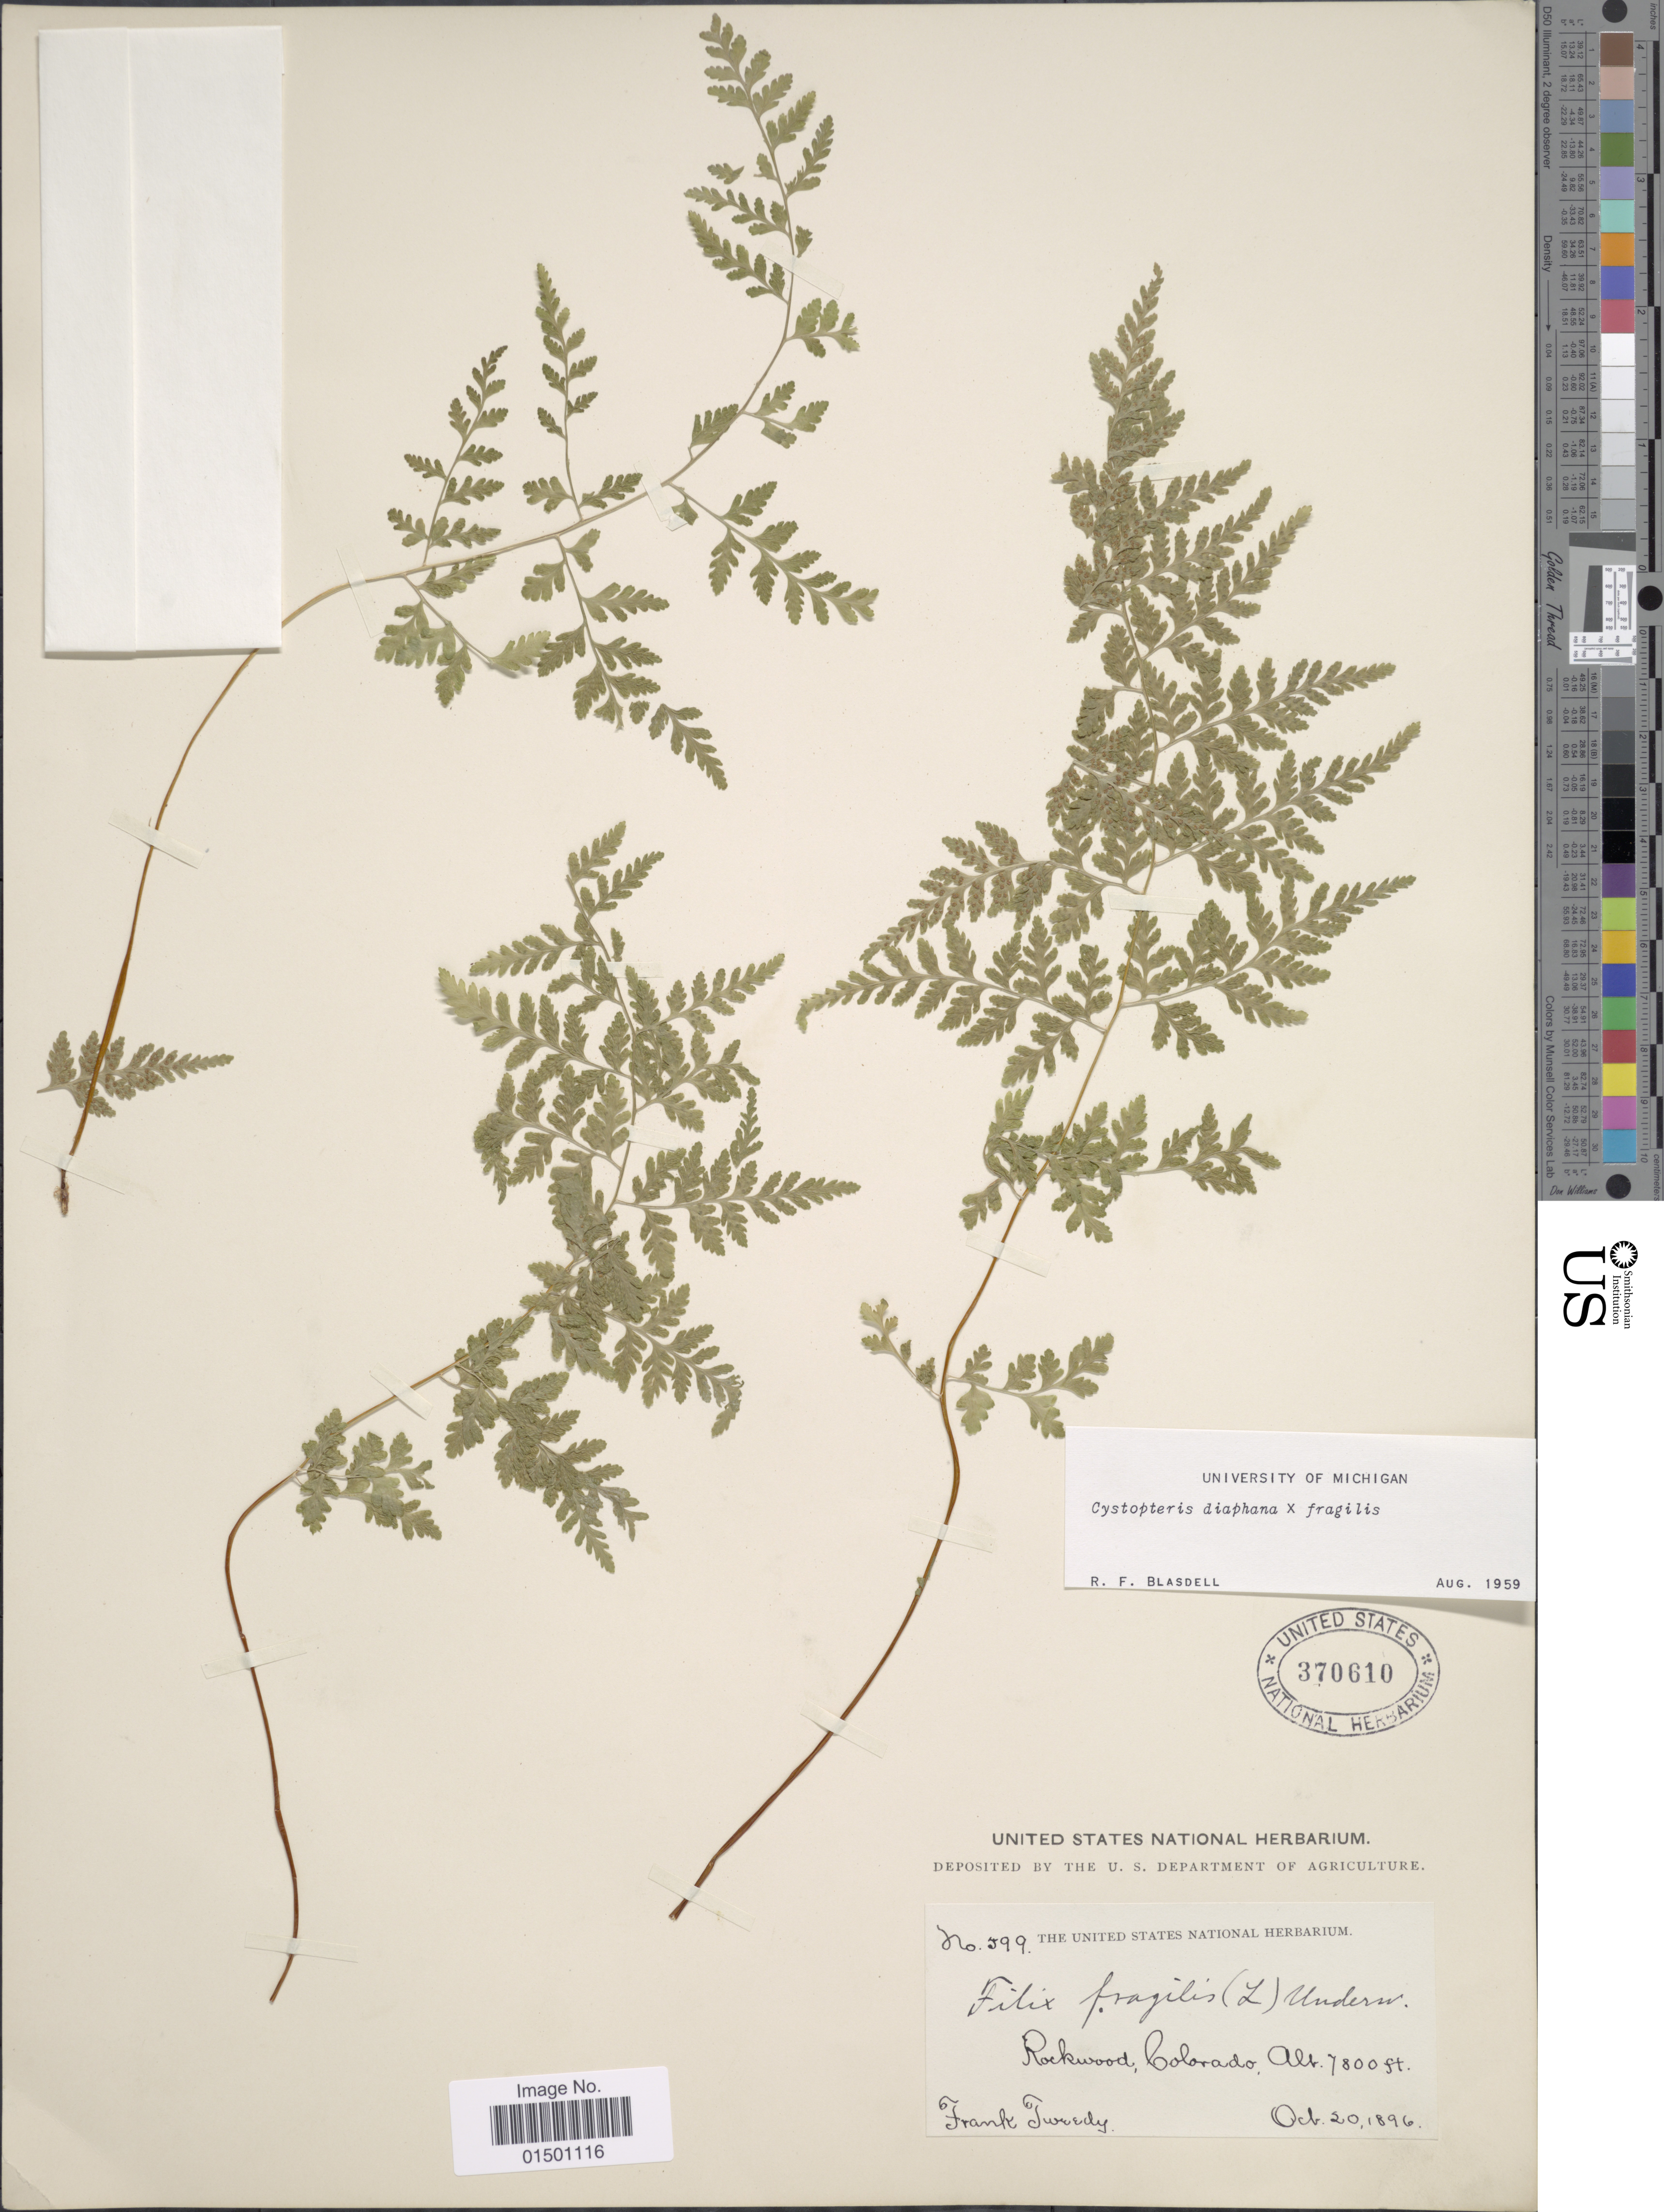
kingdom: Plantae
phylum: Tracheophyta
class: Polypodiopsida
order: Polypodiales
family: Cystopteridaceae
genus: Cystopteris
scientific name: Cystopteris diaphana x C. fragilis (L.) Bernh.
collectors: F. Tweedy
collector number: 599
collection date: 1896-10-20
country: United States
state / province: Colorado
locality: Rockwood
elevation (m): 2377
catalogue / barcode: US 370610